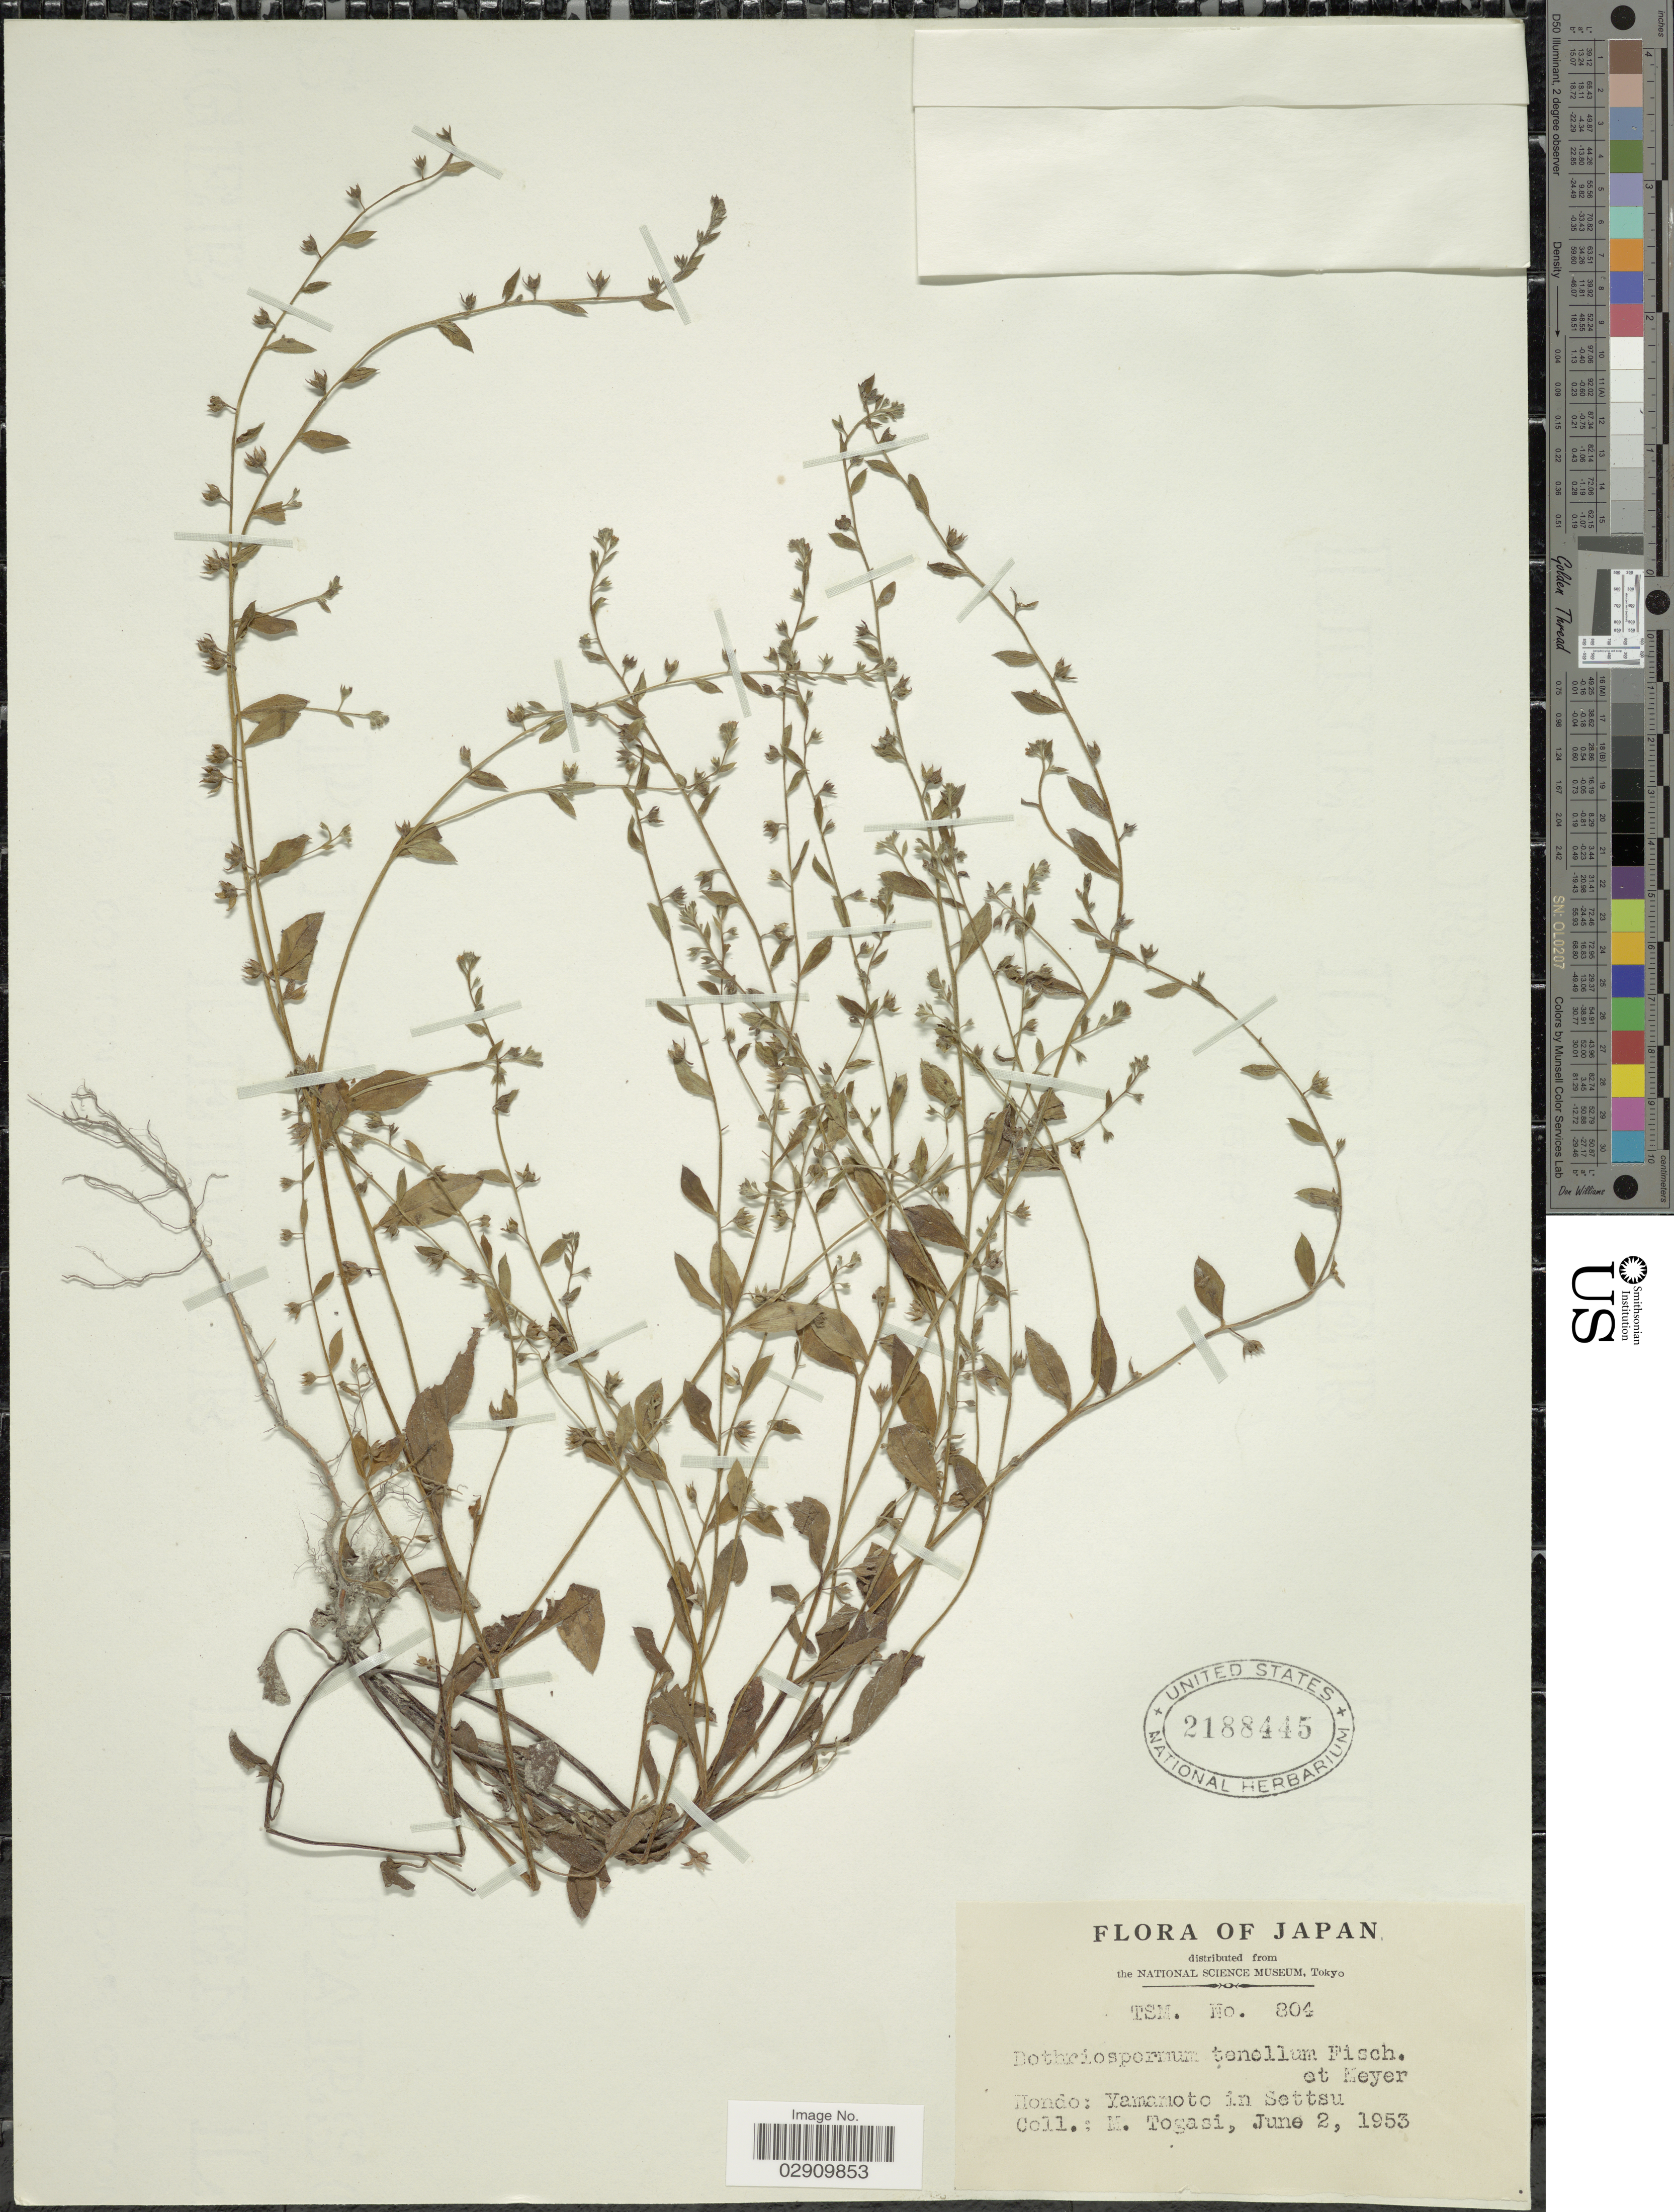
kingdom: Plantae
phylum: Tracheophyta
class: Magnoliopsida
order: Boraginales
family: Boraginaceae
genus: Bothriospermum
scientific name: Bothriospermum tenellum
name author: (Hornem.) Fisch. & C.A. Mey.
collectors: M. Togasi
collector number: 804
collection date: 1953-06-02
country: Japan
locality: Hondo, Yamamoto in Settsu.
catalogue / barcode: US 2188445